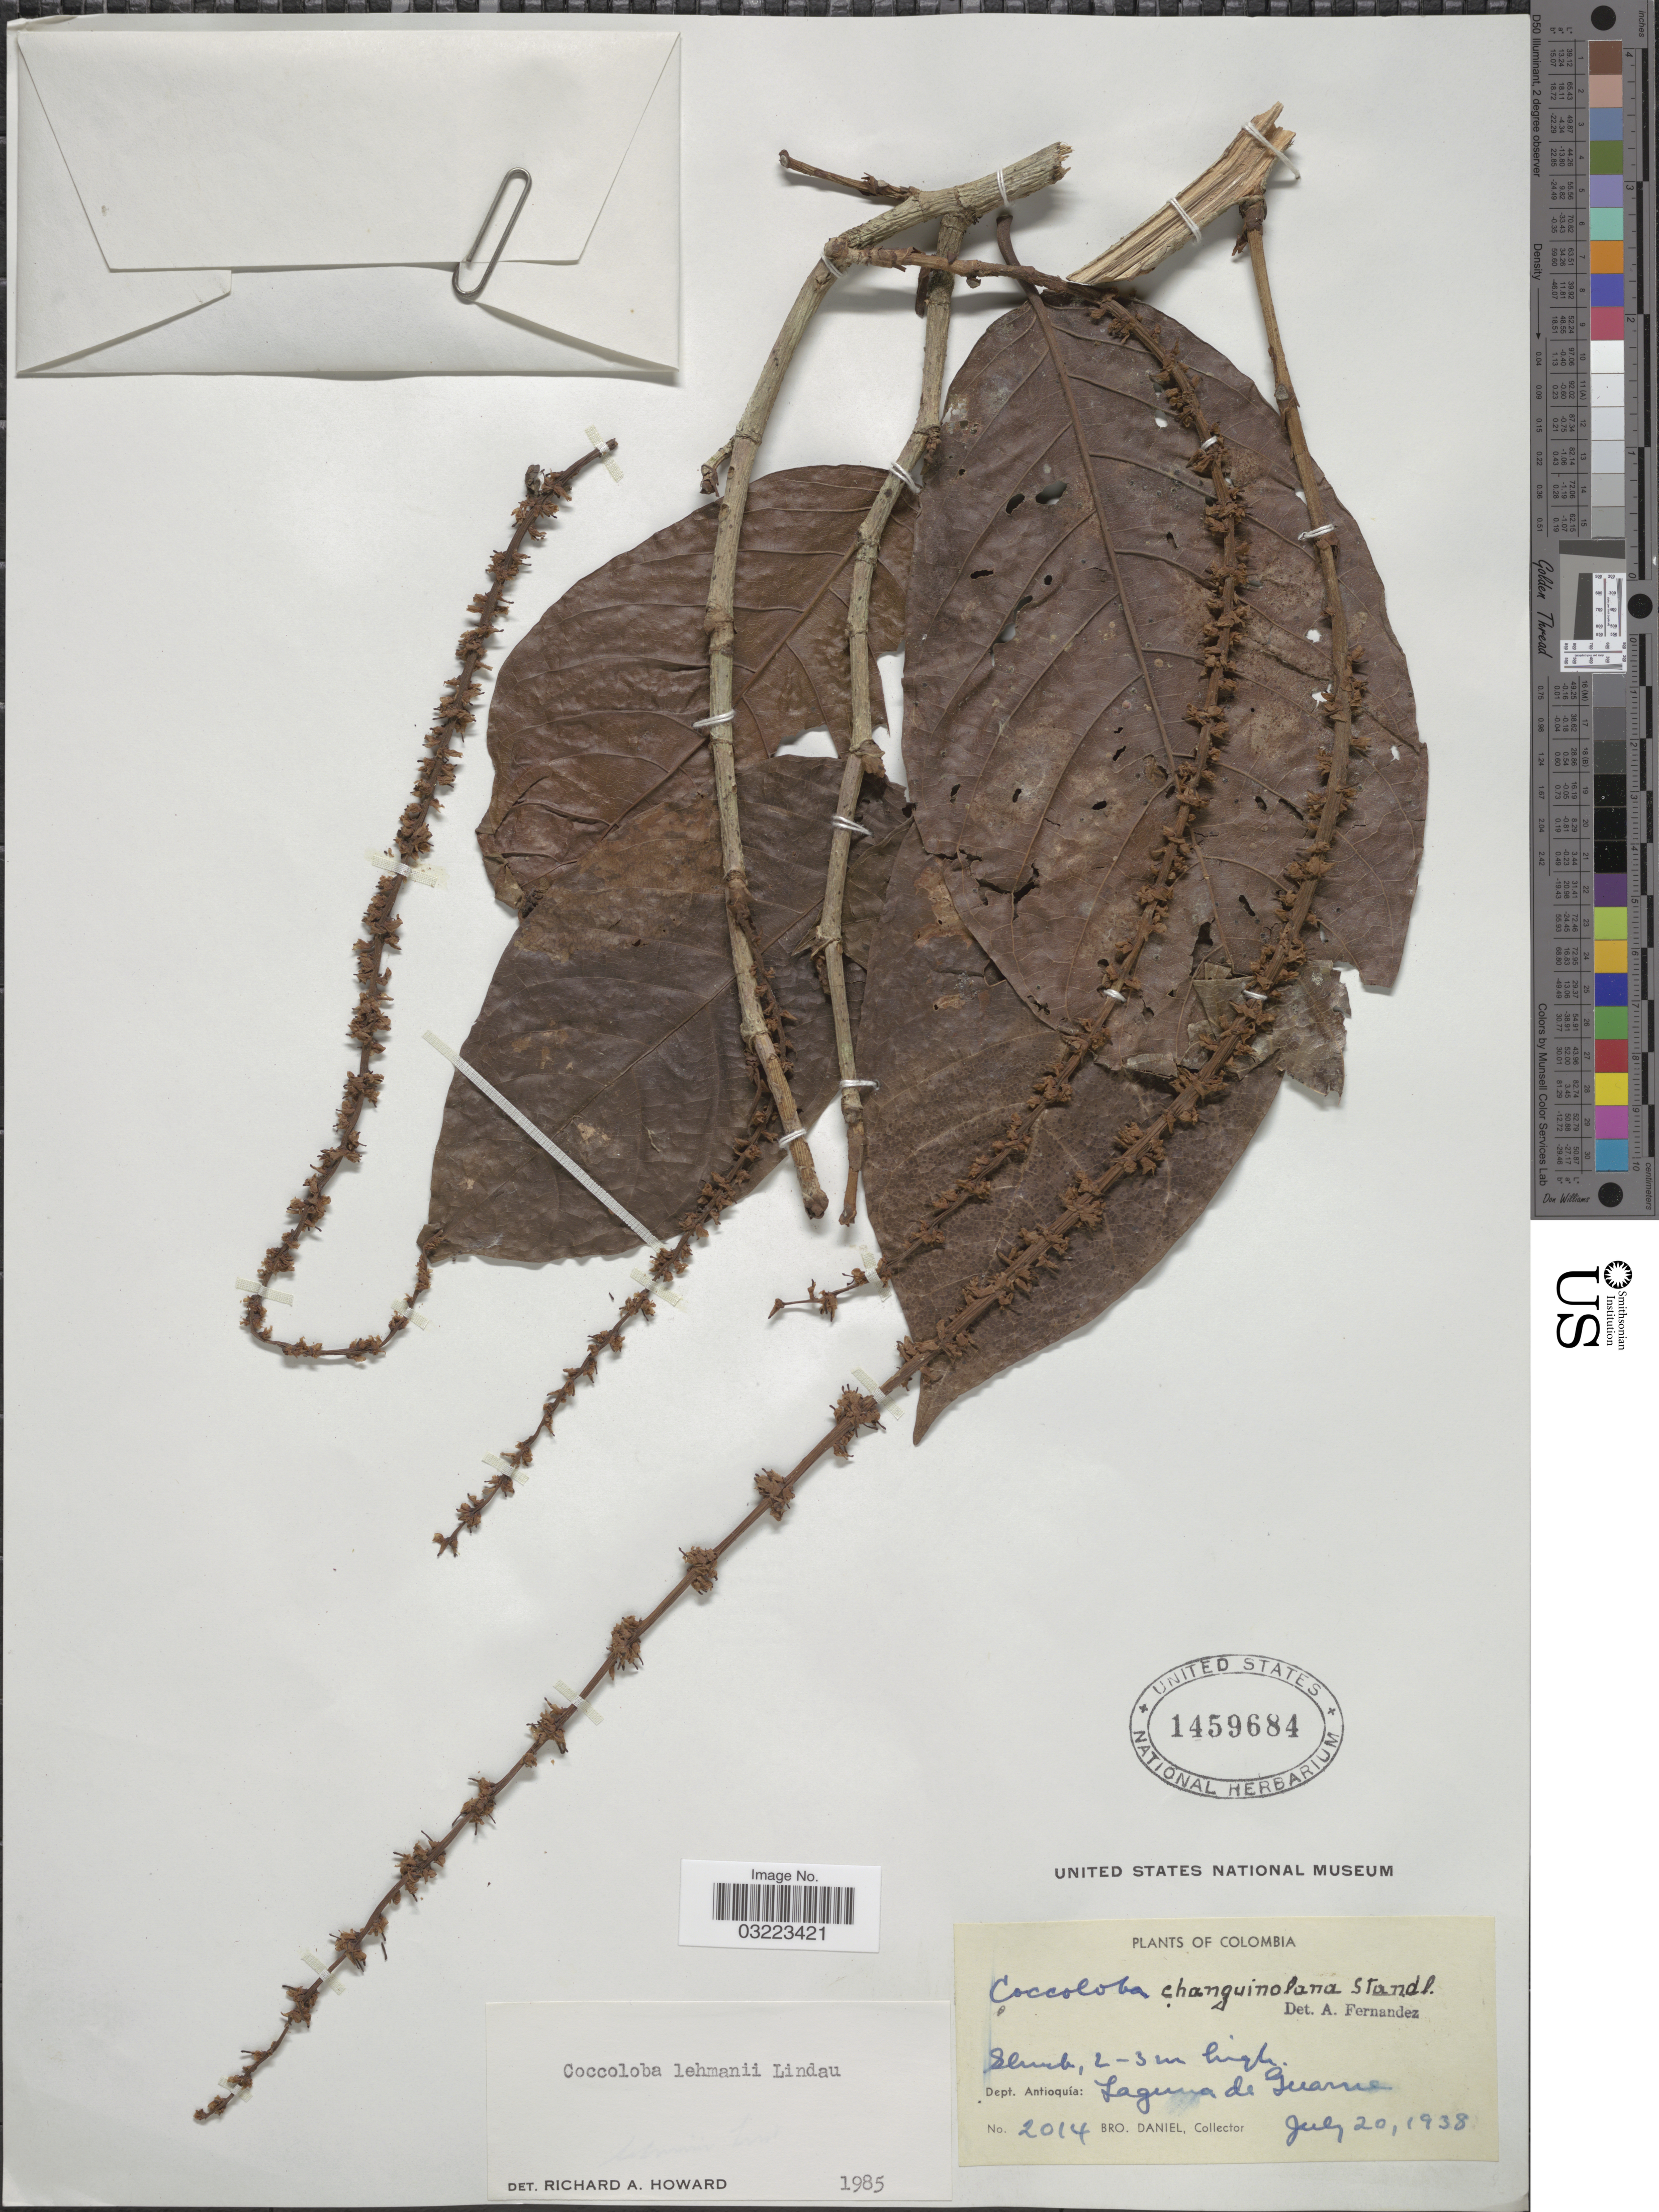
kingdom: Plantae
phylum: Tracheophyta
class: Magnoliopsida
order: Caryophyllales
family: Polygonaceae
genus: Coccoloba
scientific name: Coccoloba lehmannii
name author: Lindau ex Hieron.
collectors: Bro. Daniel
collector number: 2014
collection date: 1938-07-20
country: Colombia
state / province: Antioquia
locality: Dept. Antioquía: Laguna de Guarne.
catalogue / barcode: US 1459684